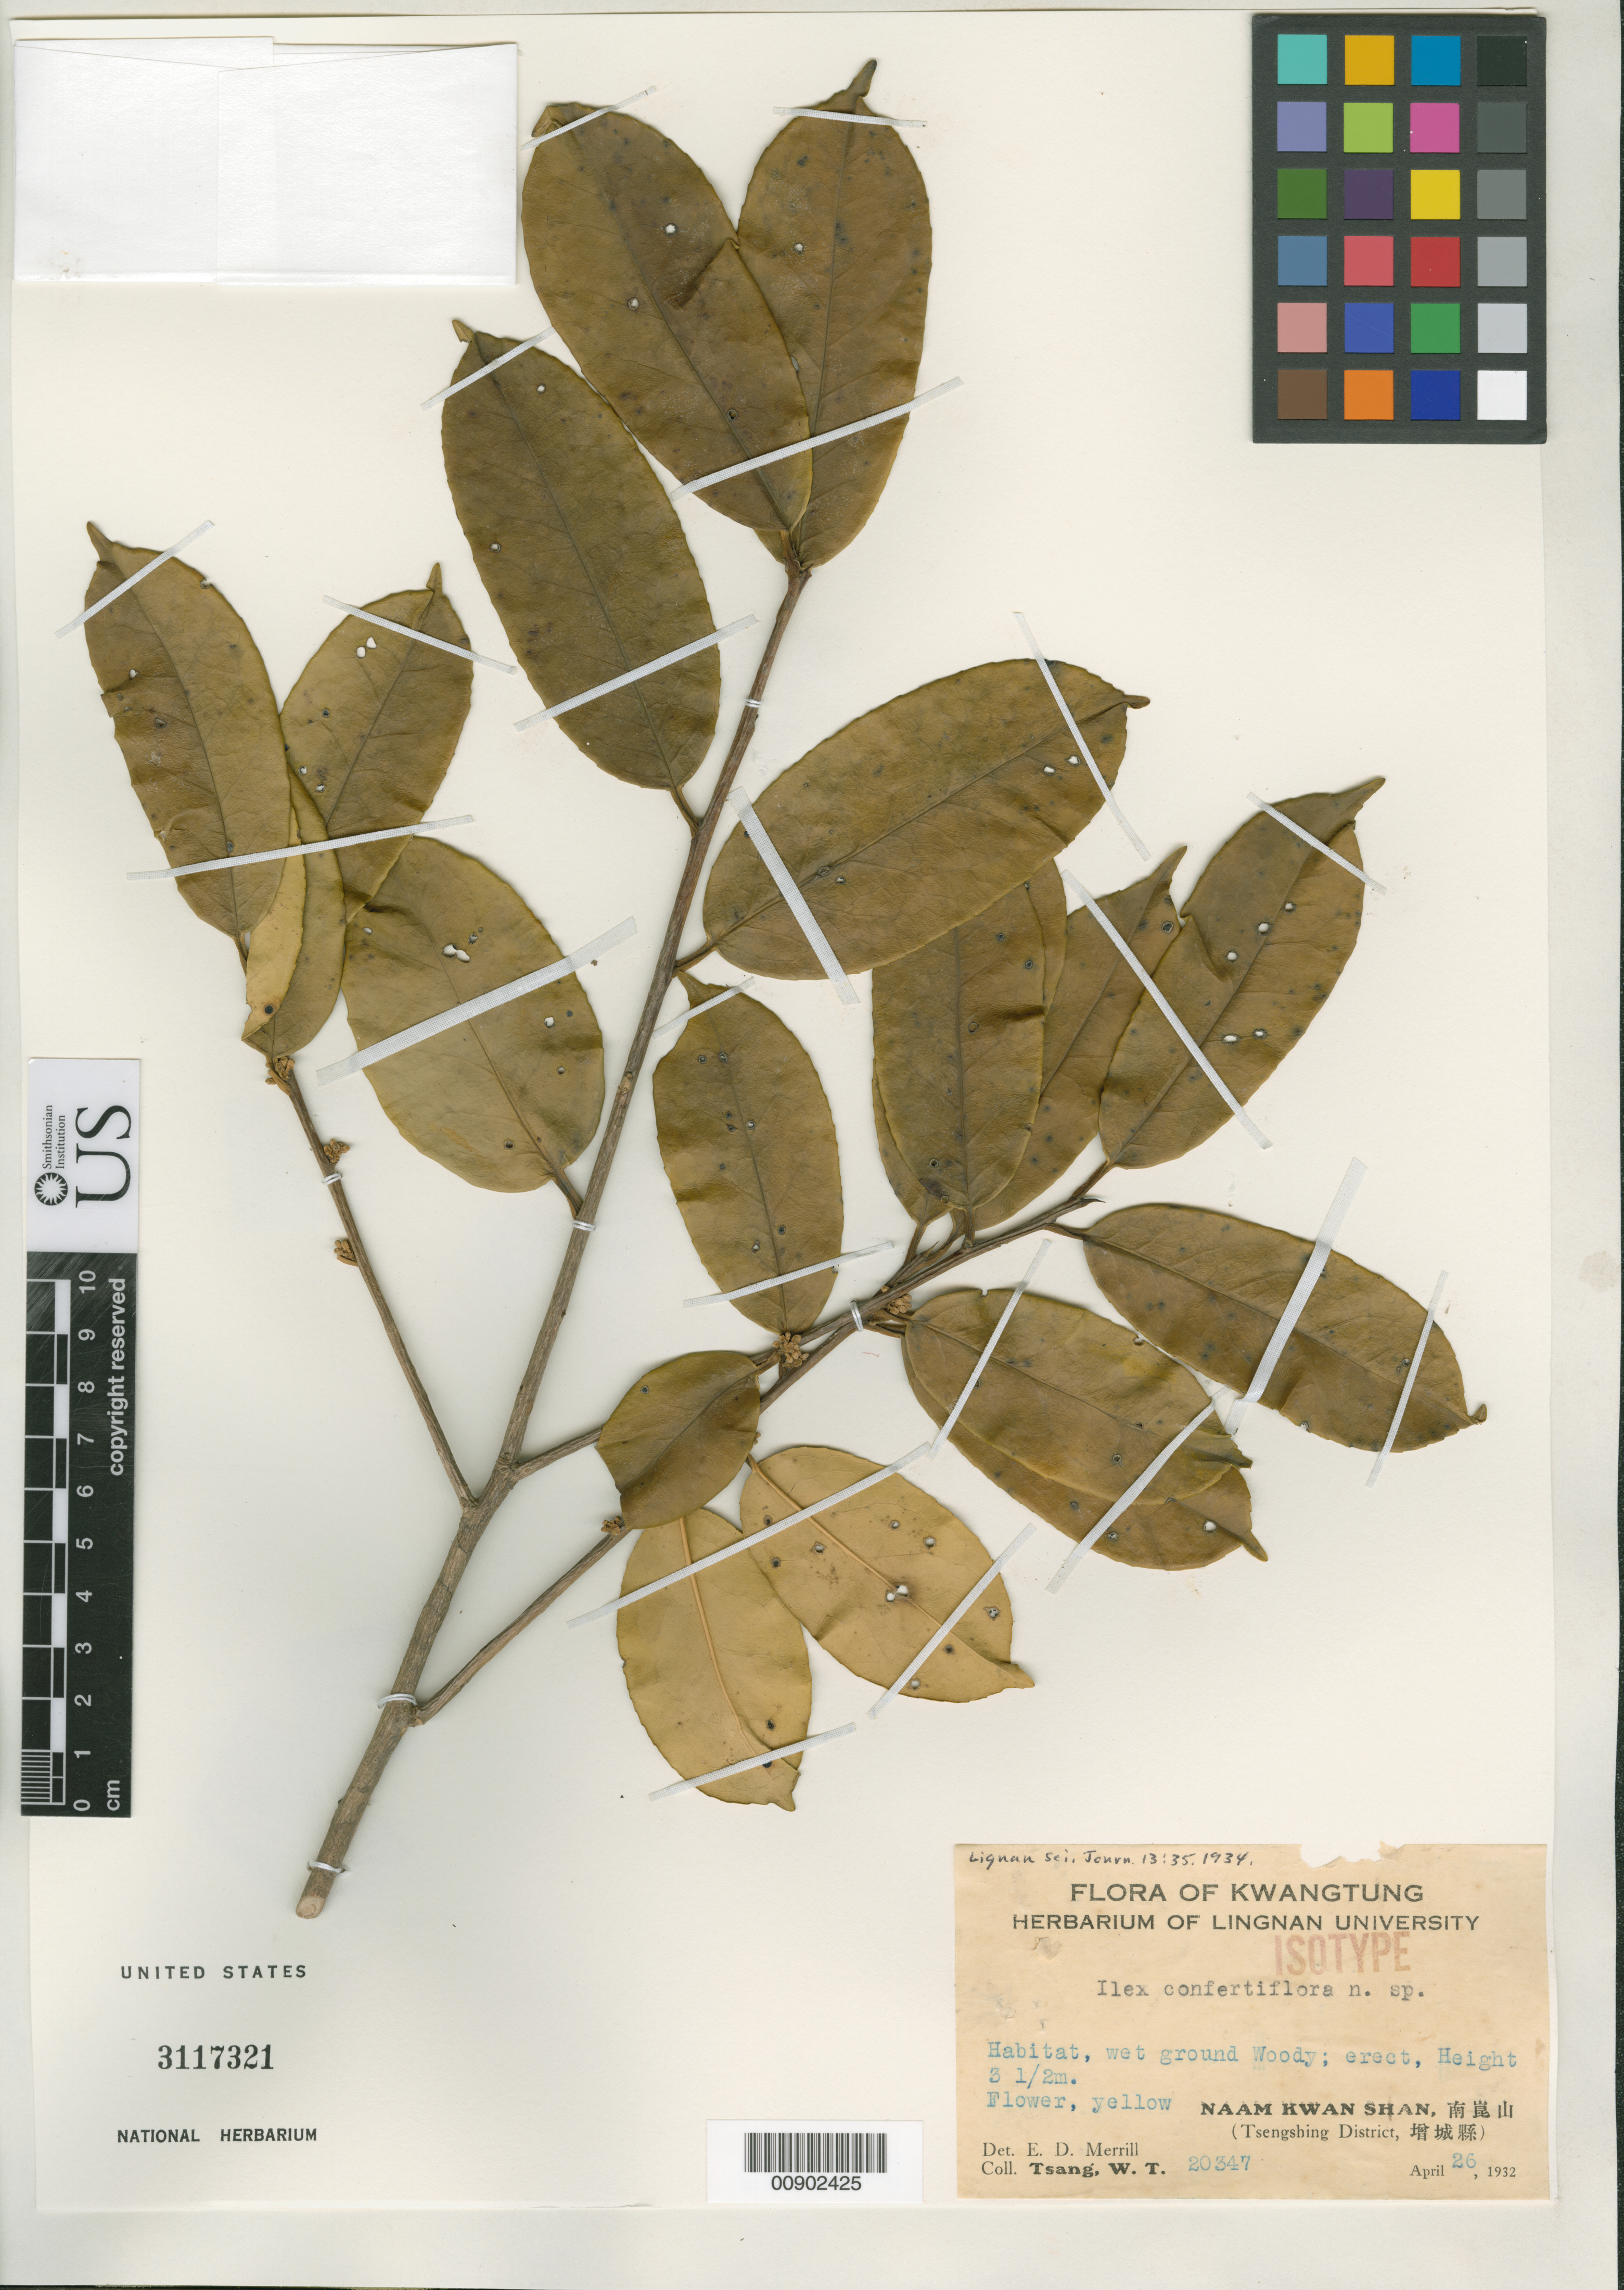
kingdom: Plantae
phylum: Tracheophyta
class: Magnoliopsida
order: Aquifoliales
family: Aquifoliaceae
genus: Ilex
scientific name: Ilex confertiflora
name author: Merr.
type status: Isotype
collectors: W. T. Tsang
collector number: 20347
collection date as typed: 26 Apr 1932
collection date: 1932-04-26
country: China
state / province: Guangdong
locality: Naam Kwan Shan, Tsengshing District.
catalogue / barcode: US 3117321